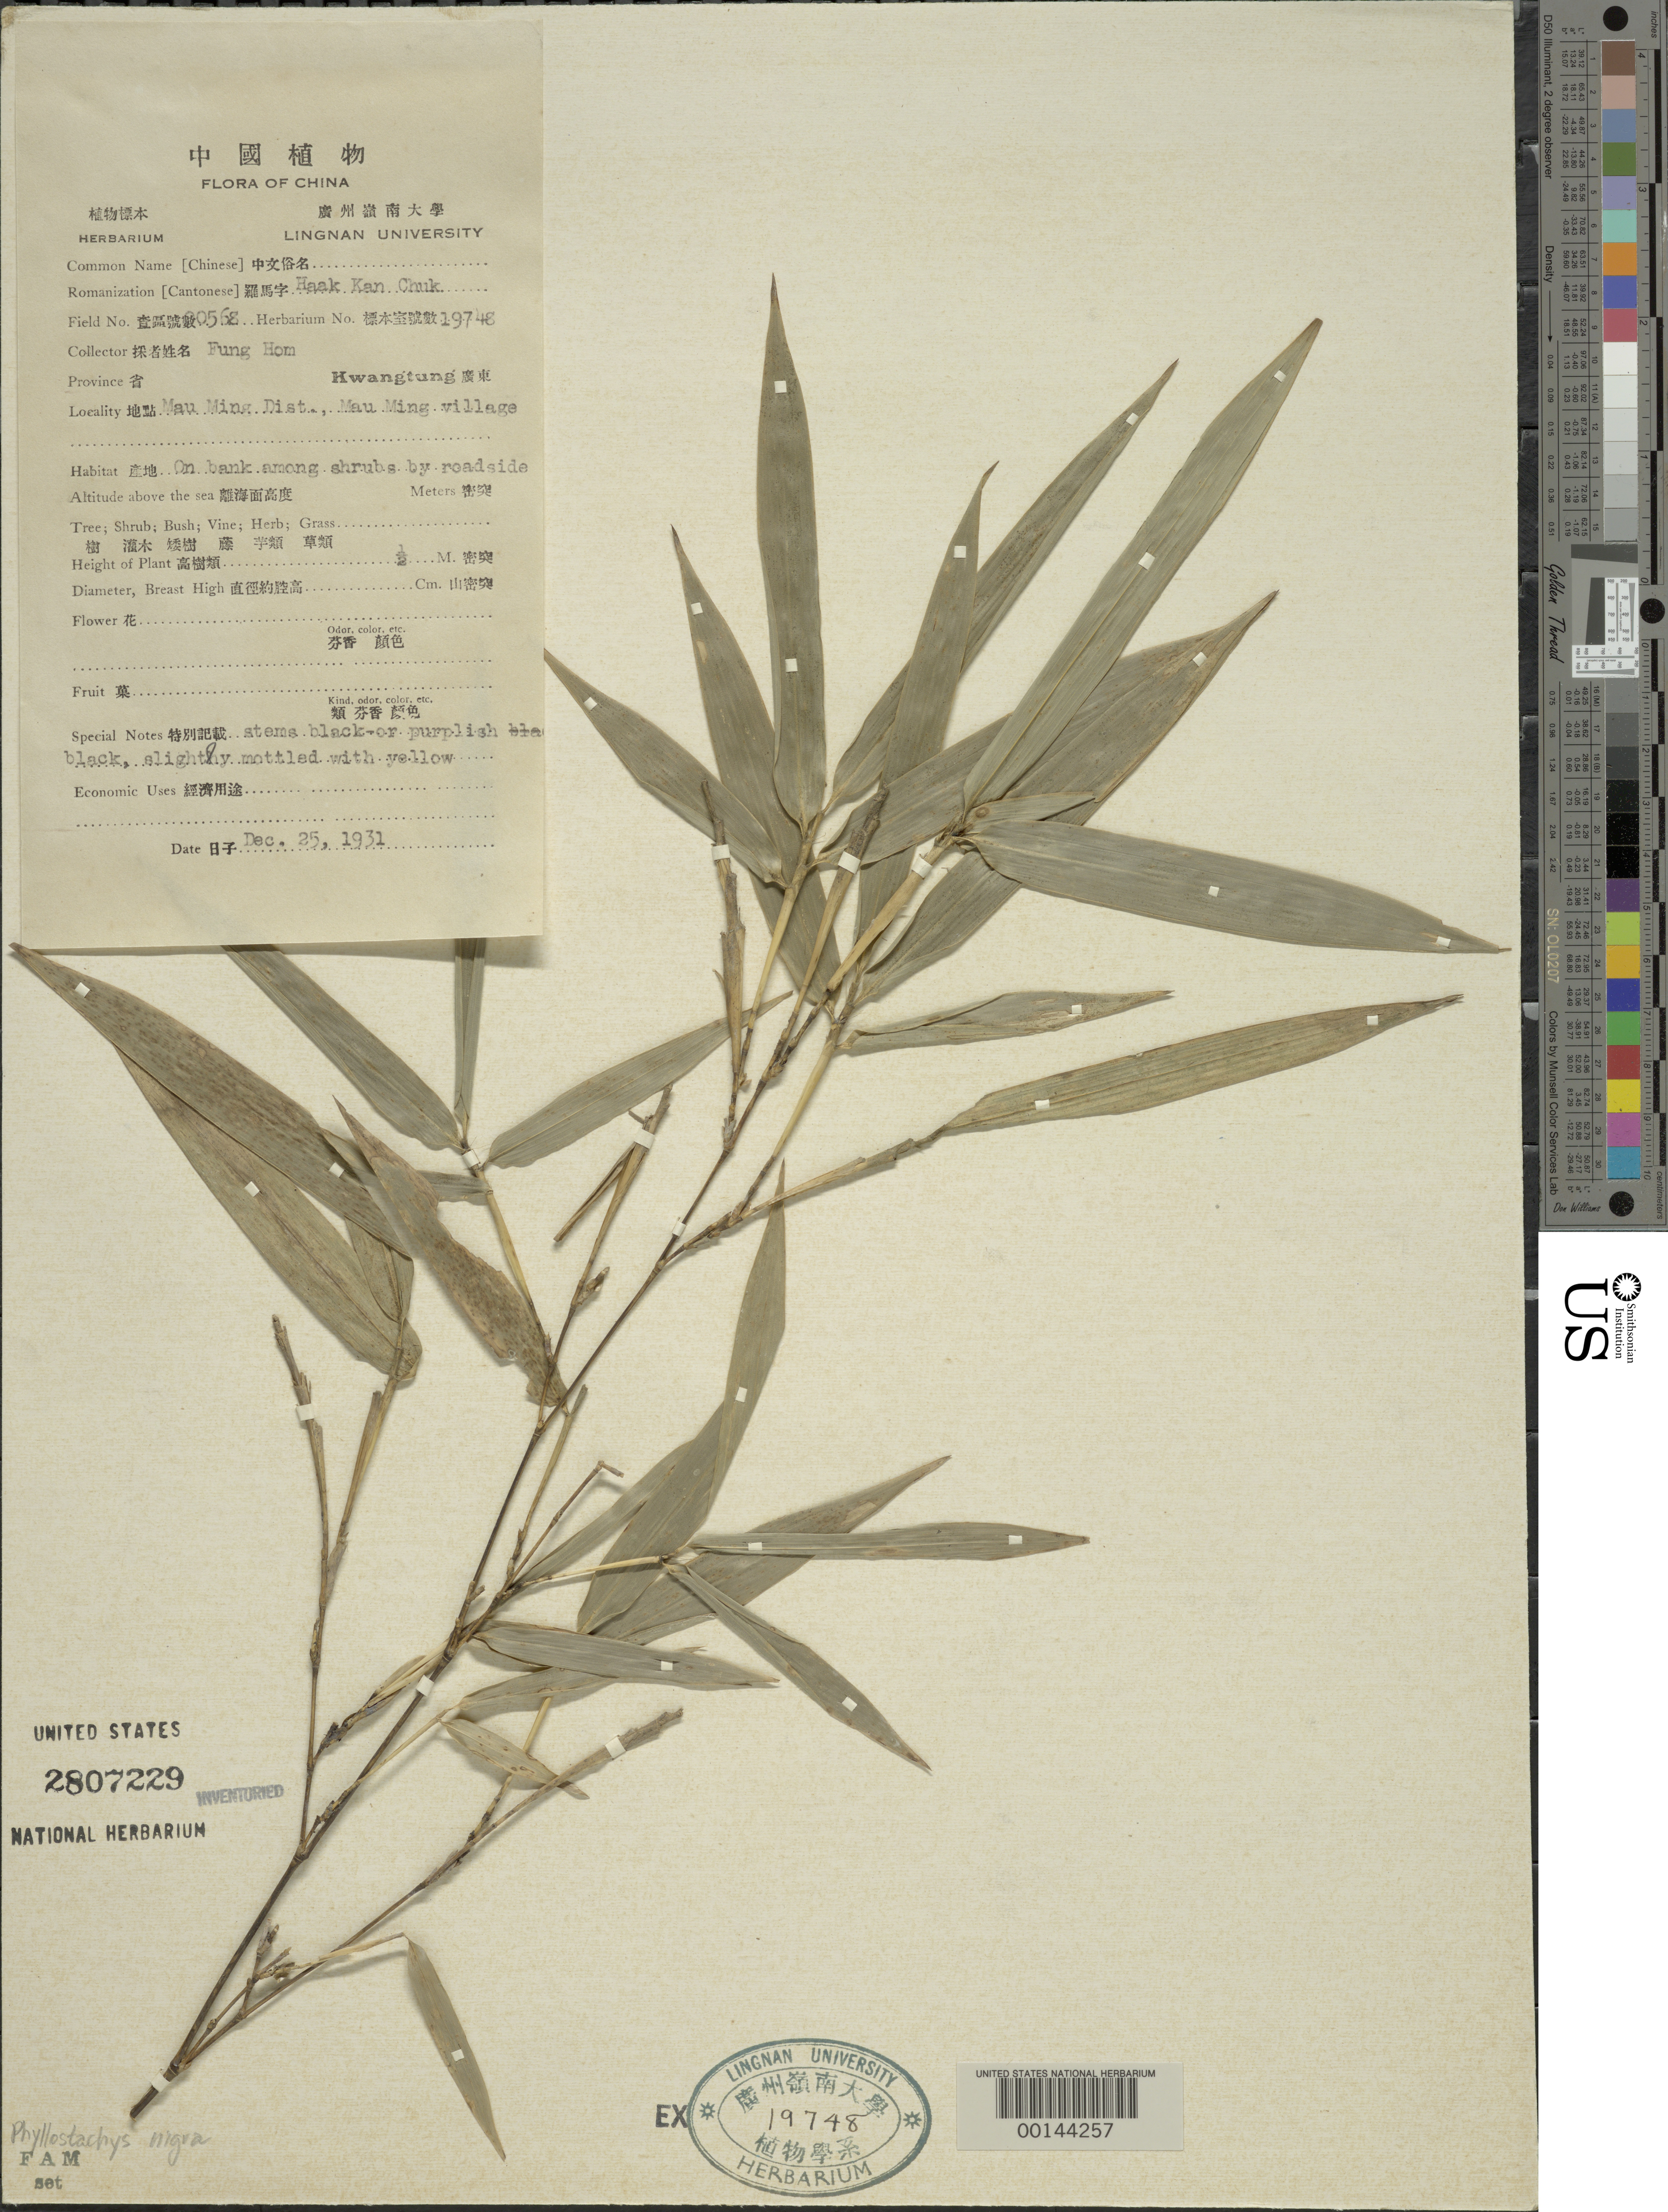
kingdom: Plantae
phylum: Tracheophyta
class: Liliopsida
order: Poales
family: Poaceae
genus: Phyllostachys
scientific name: Phyllostachys nigra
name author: (Lodd. ex Lindl.) Munro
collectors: H. L. Fung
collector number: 568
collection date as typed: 25 Dec 1931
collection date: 1931-12-25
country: China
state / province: Guangdong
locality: Mau ming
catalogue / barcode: US 2807229